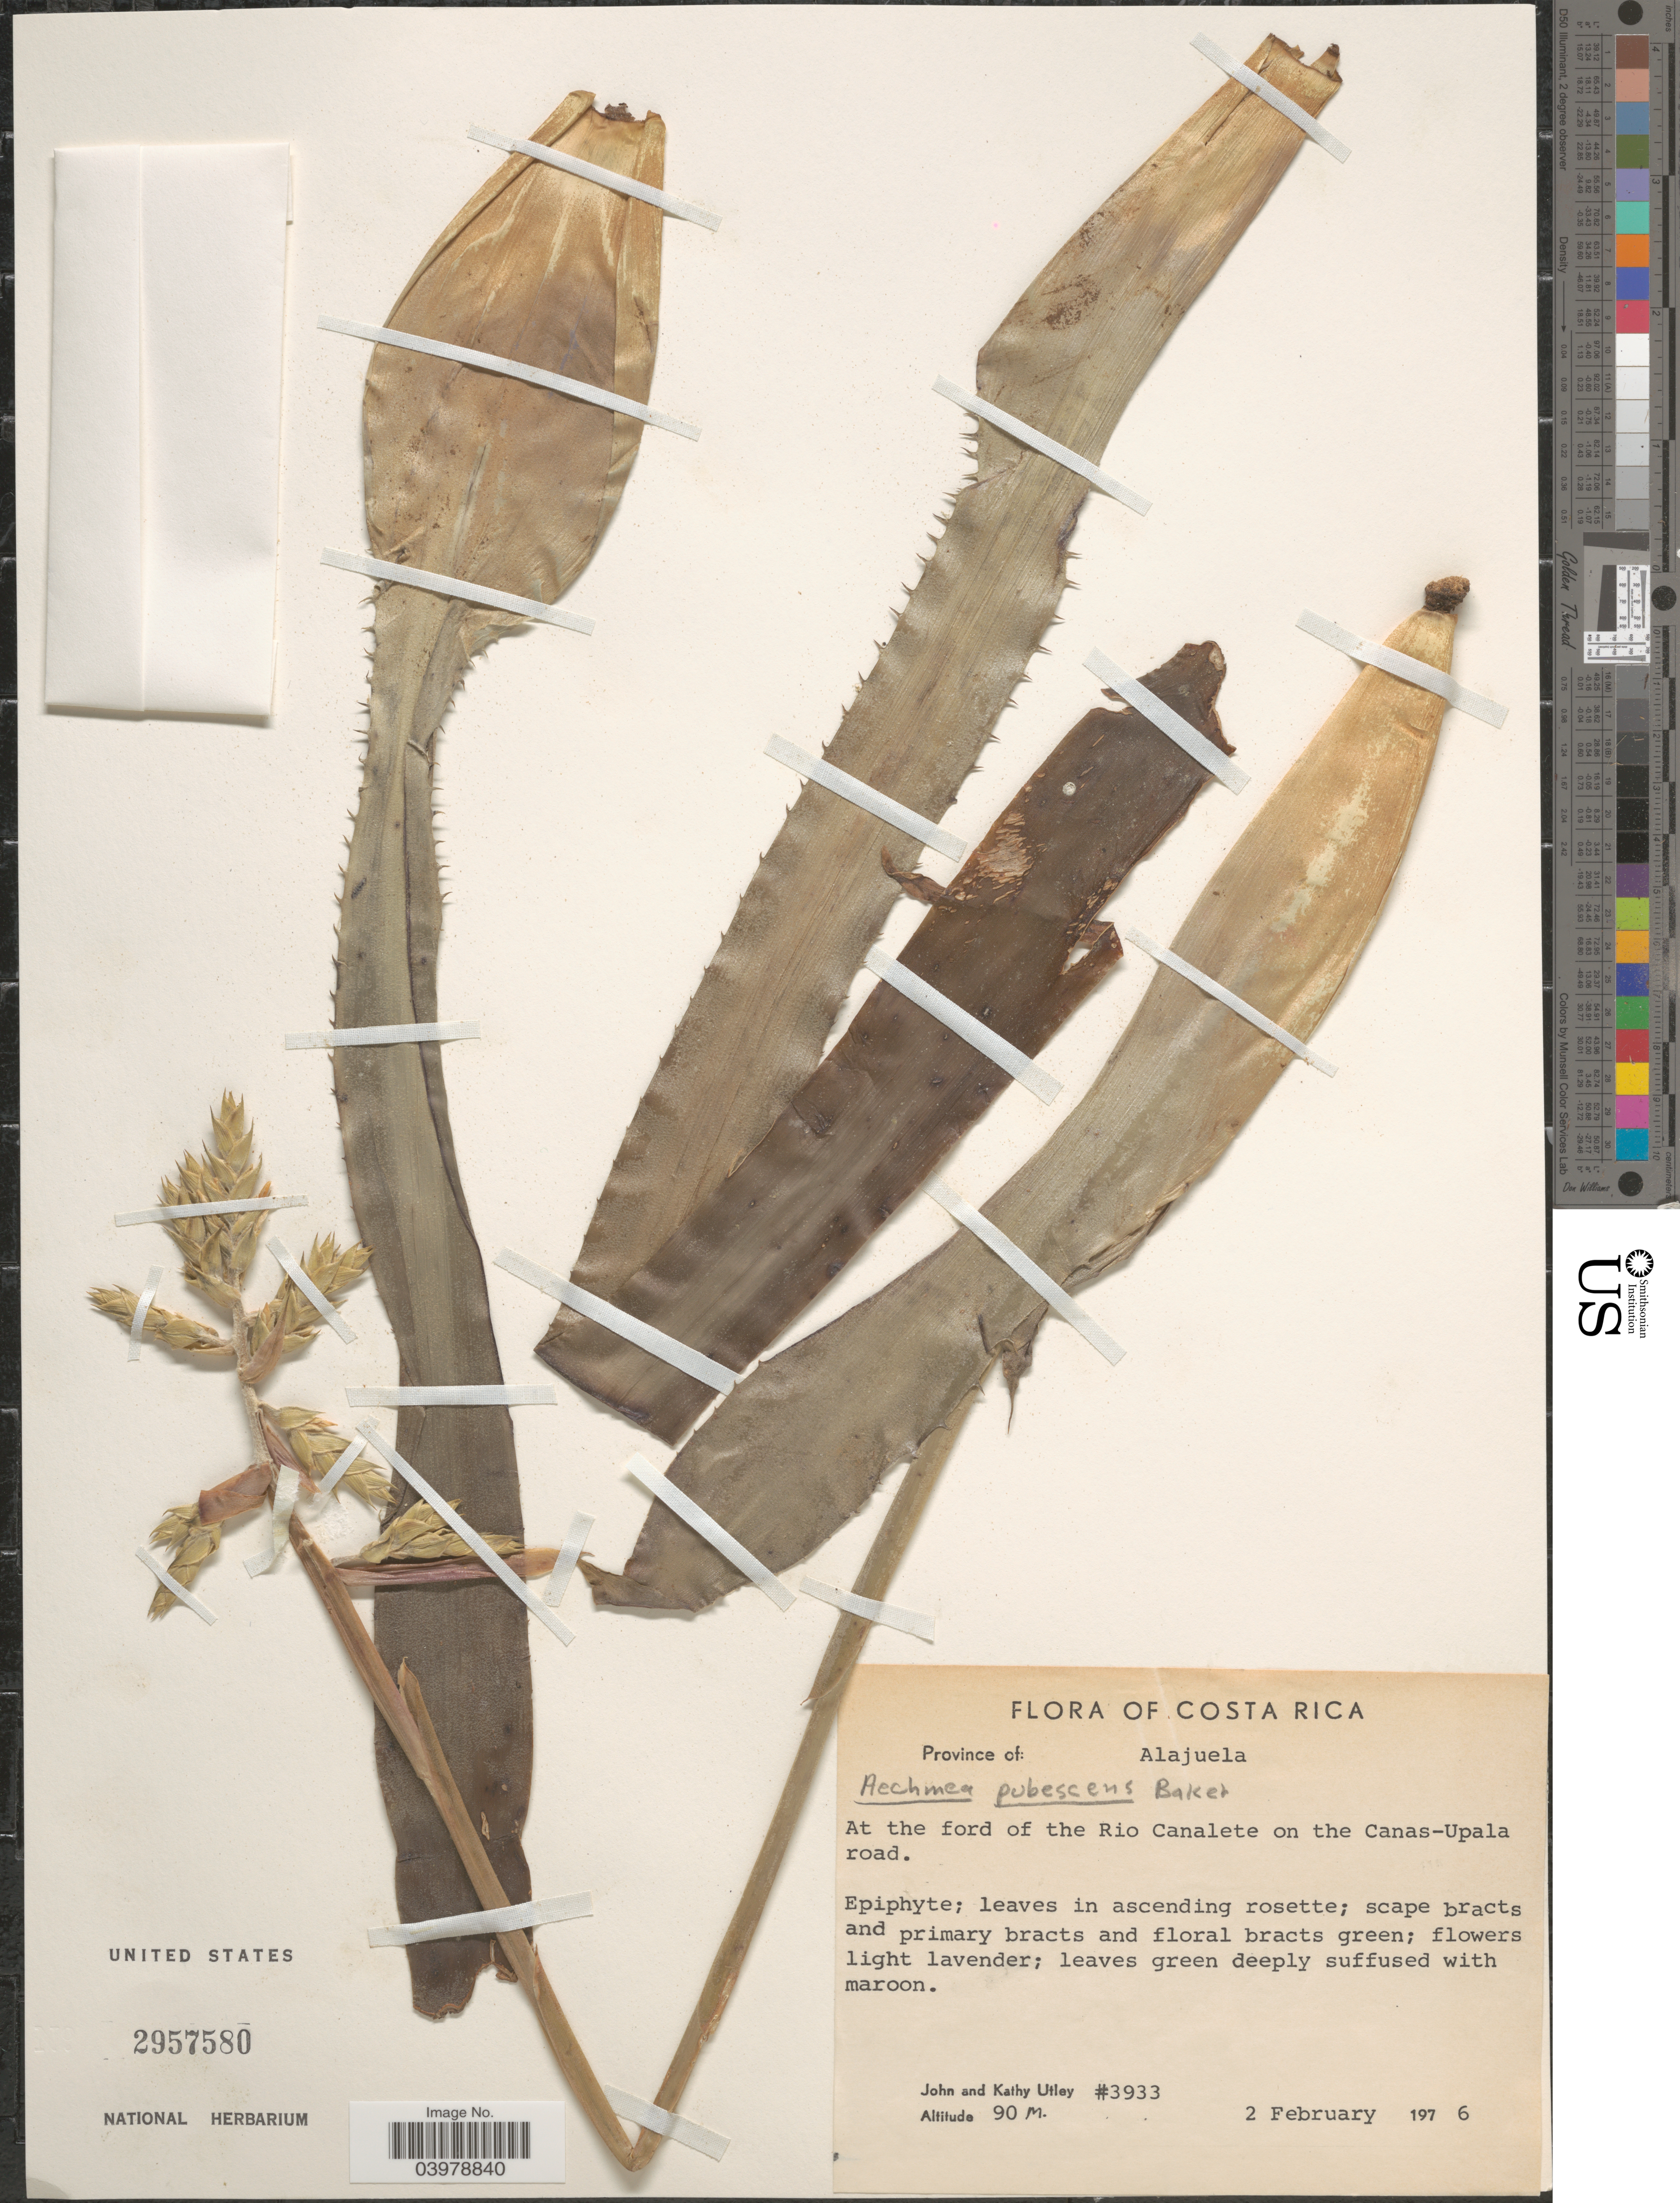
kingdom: Plantae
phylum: Tracheophyta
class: Liliopsida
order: Poales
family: Bromeliaceae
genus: Aechmea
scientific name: Aechmea pubescens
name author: Baker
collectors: J. F. Utley & K. Burt-Utley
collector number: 3933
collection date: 1976-02-02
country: Costa Rica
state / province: Alajuela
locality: At the ford of the Rio Canalete on the Canas-Upala road.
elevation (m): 90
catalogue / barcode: US 2957580